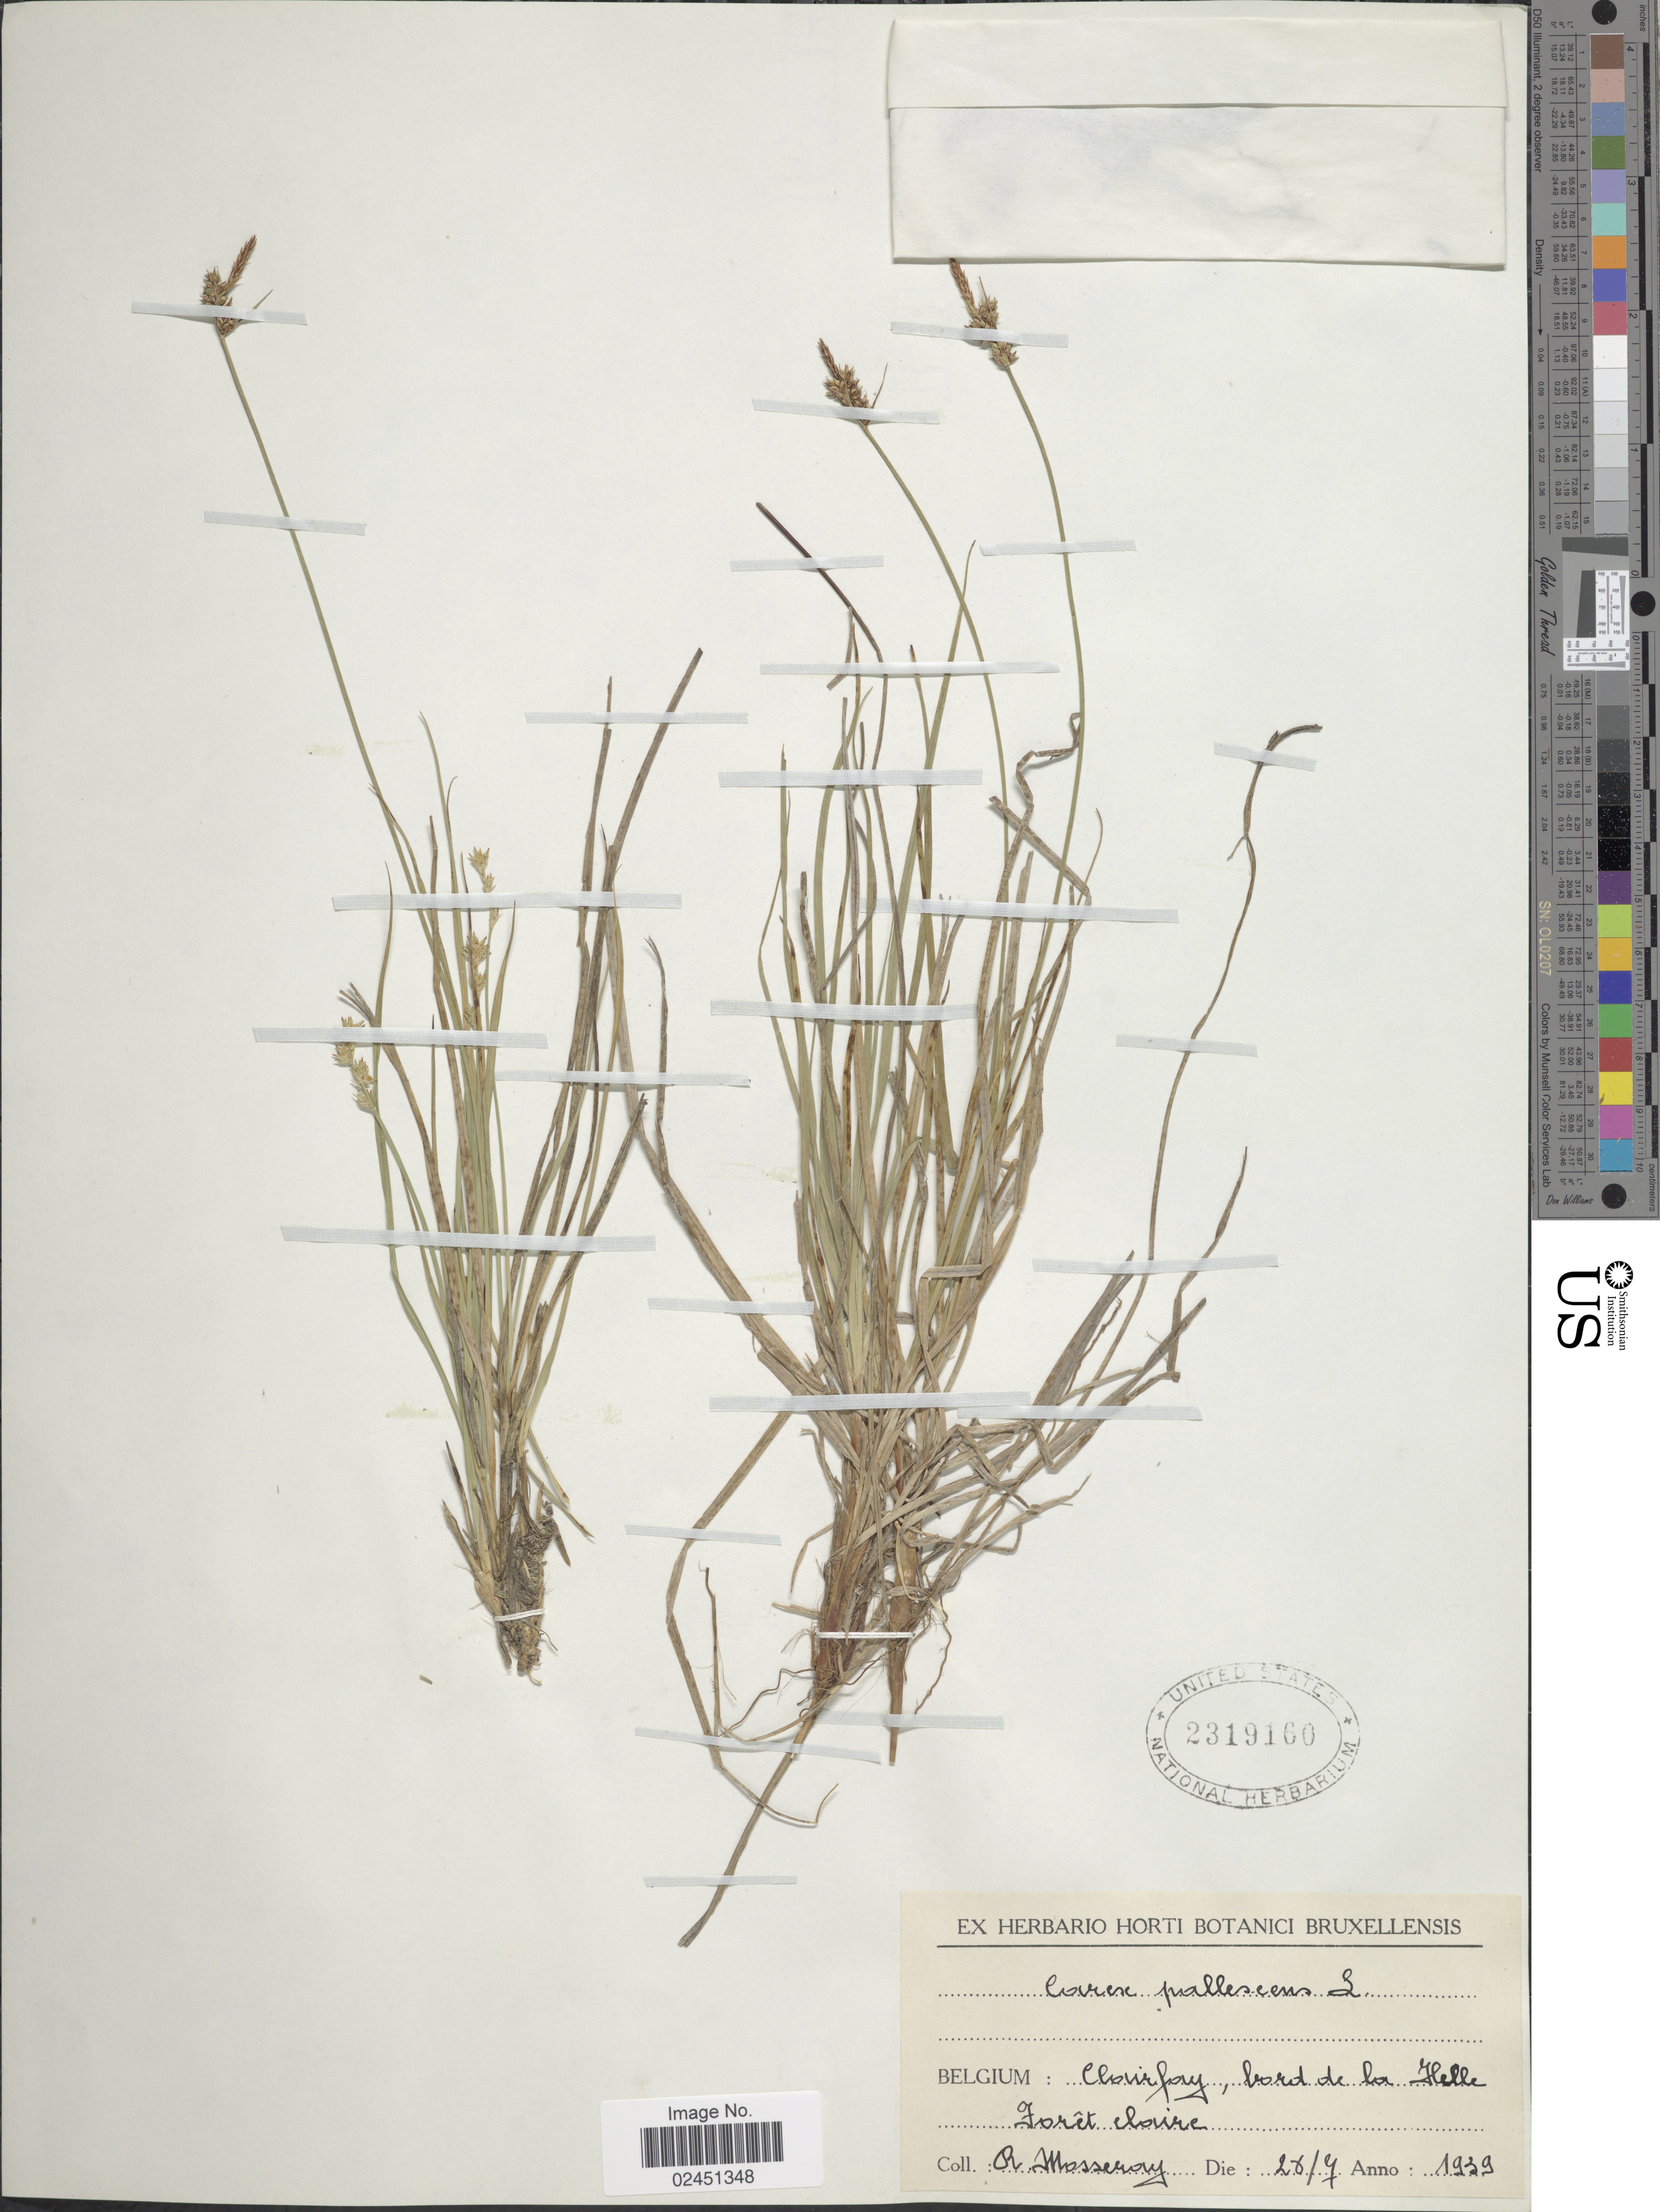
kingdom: Plantae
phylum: Tracheophyta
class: Liliopsida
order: Poales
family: Cyperaceae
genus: Carex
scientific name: Carex pallescens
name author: L.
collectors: R. Mosseray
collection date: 1939-07-26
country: Belgium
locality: Chourfoy, bord de la Helle Foret Claire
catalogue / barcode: US 2319160